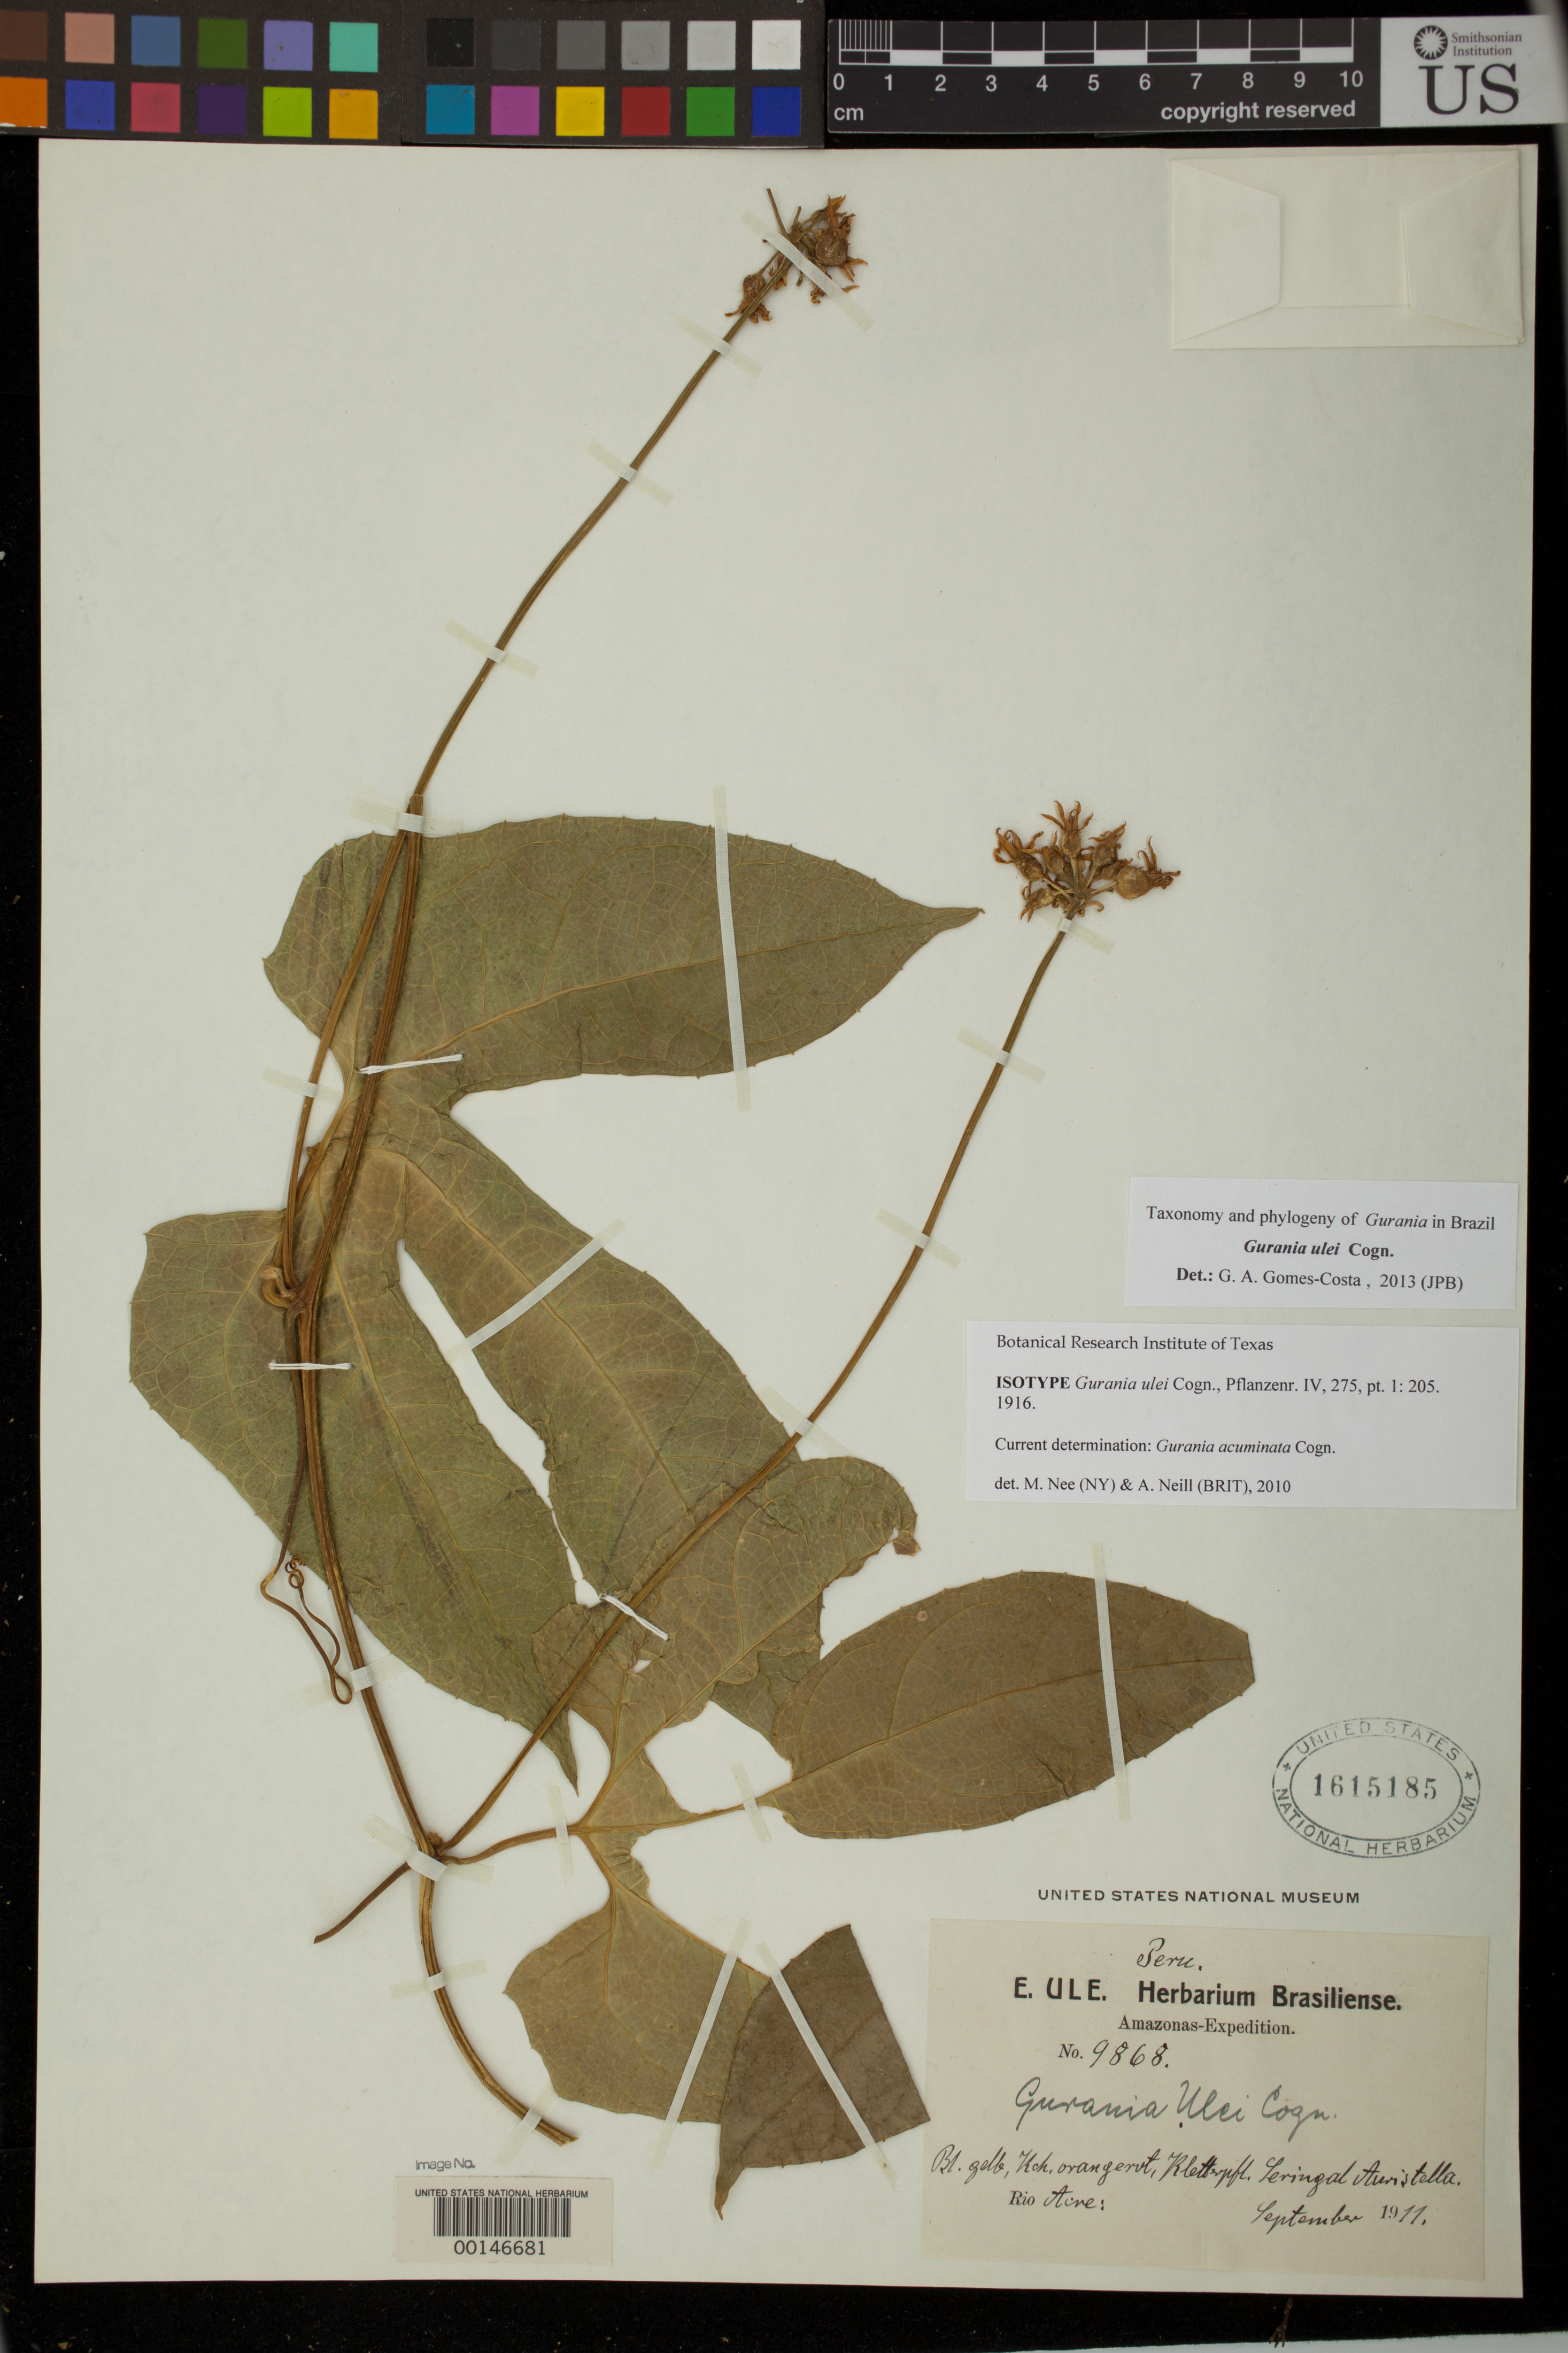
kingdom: Plantae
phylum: Tracheophyta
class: Magnoliopsida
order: Cucurbitales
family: Cucurbitaceae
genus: Gurania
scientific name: Gurania ulei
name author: Cogn. in Engl.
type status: Isotype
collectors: E. H. Ule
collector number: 9868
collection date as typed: Sep 1911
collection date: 1911-09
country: Peru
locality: Seringal Auristella, Río Acre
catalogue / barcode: US 1615185